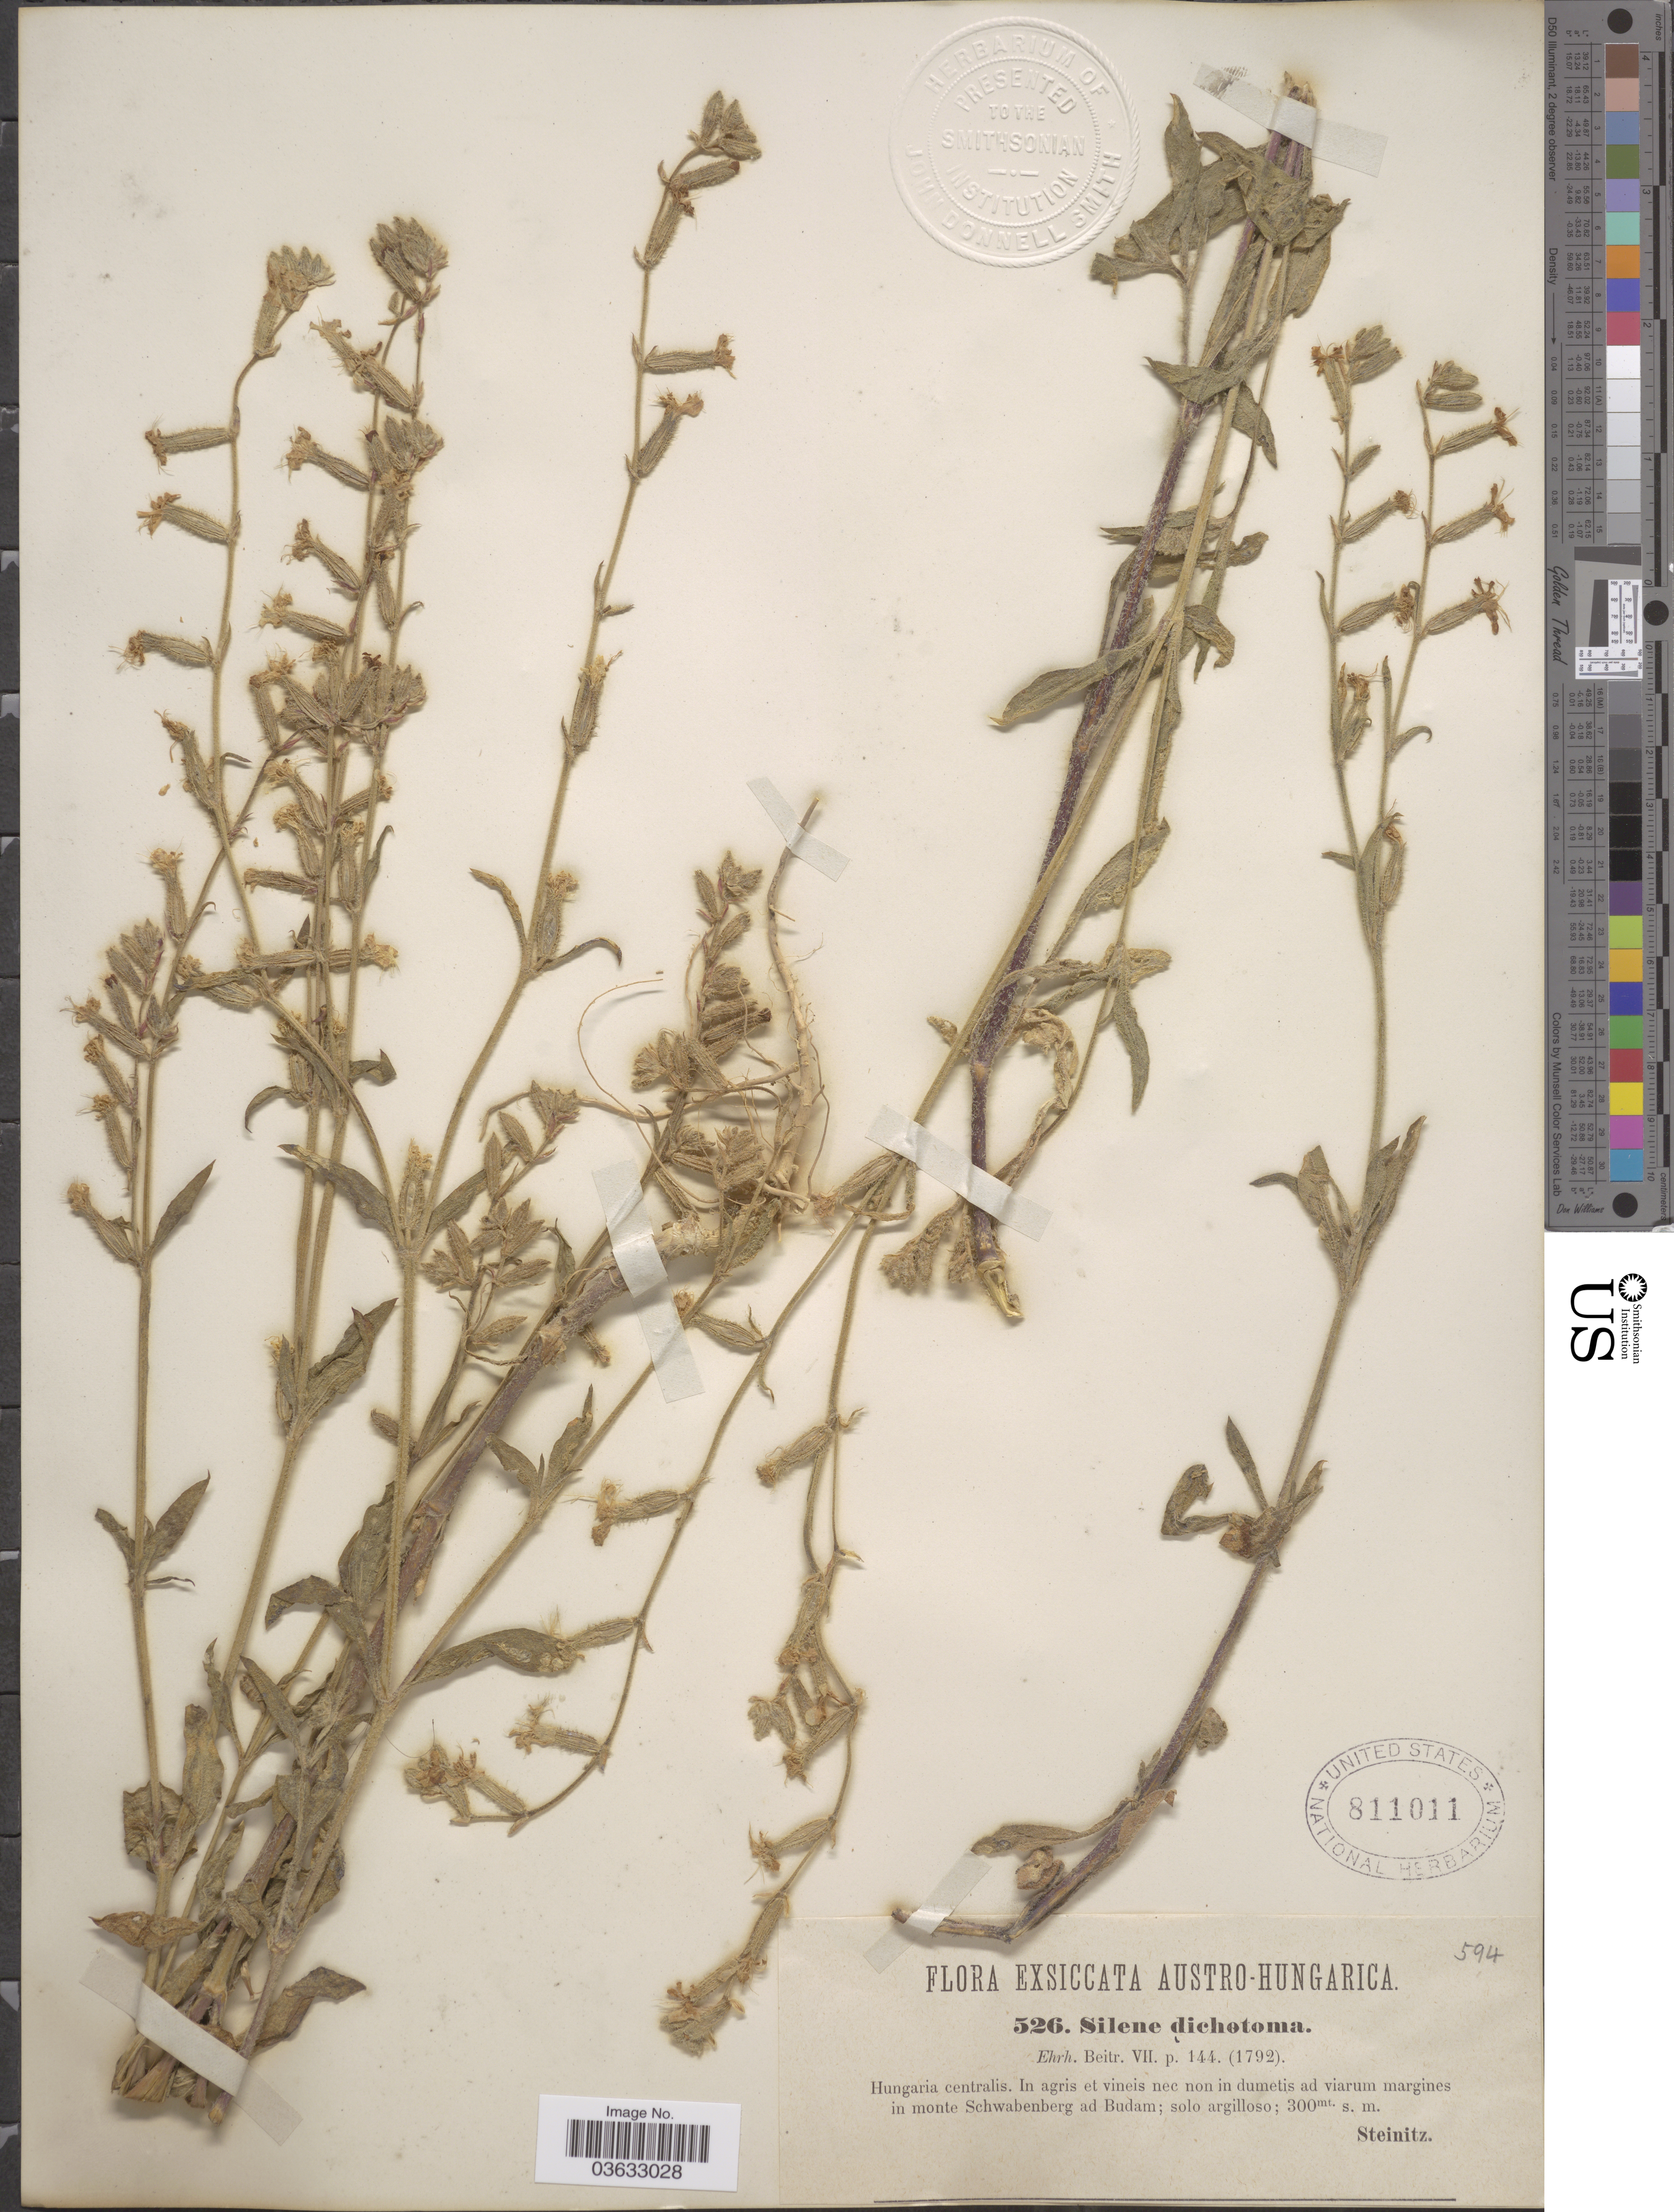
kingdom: Plantae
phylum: Tracheophyta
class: Magnoliopsida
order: Caryophyllales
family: Caryophyllaceae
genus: Silene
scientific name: Silene dichotoma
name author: Ehrh.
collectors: -. Steinitz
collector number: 526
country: Hungary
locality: Hungaria centralis. In agris et vineis nec non in dumetis ad viarum margines in monte Schwabenberg ad Budam.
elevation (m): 300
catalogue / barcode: US 811011